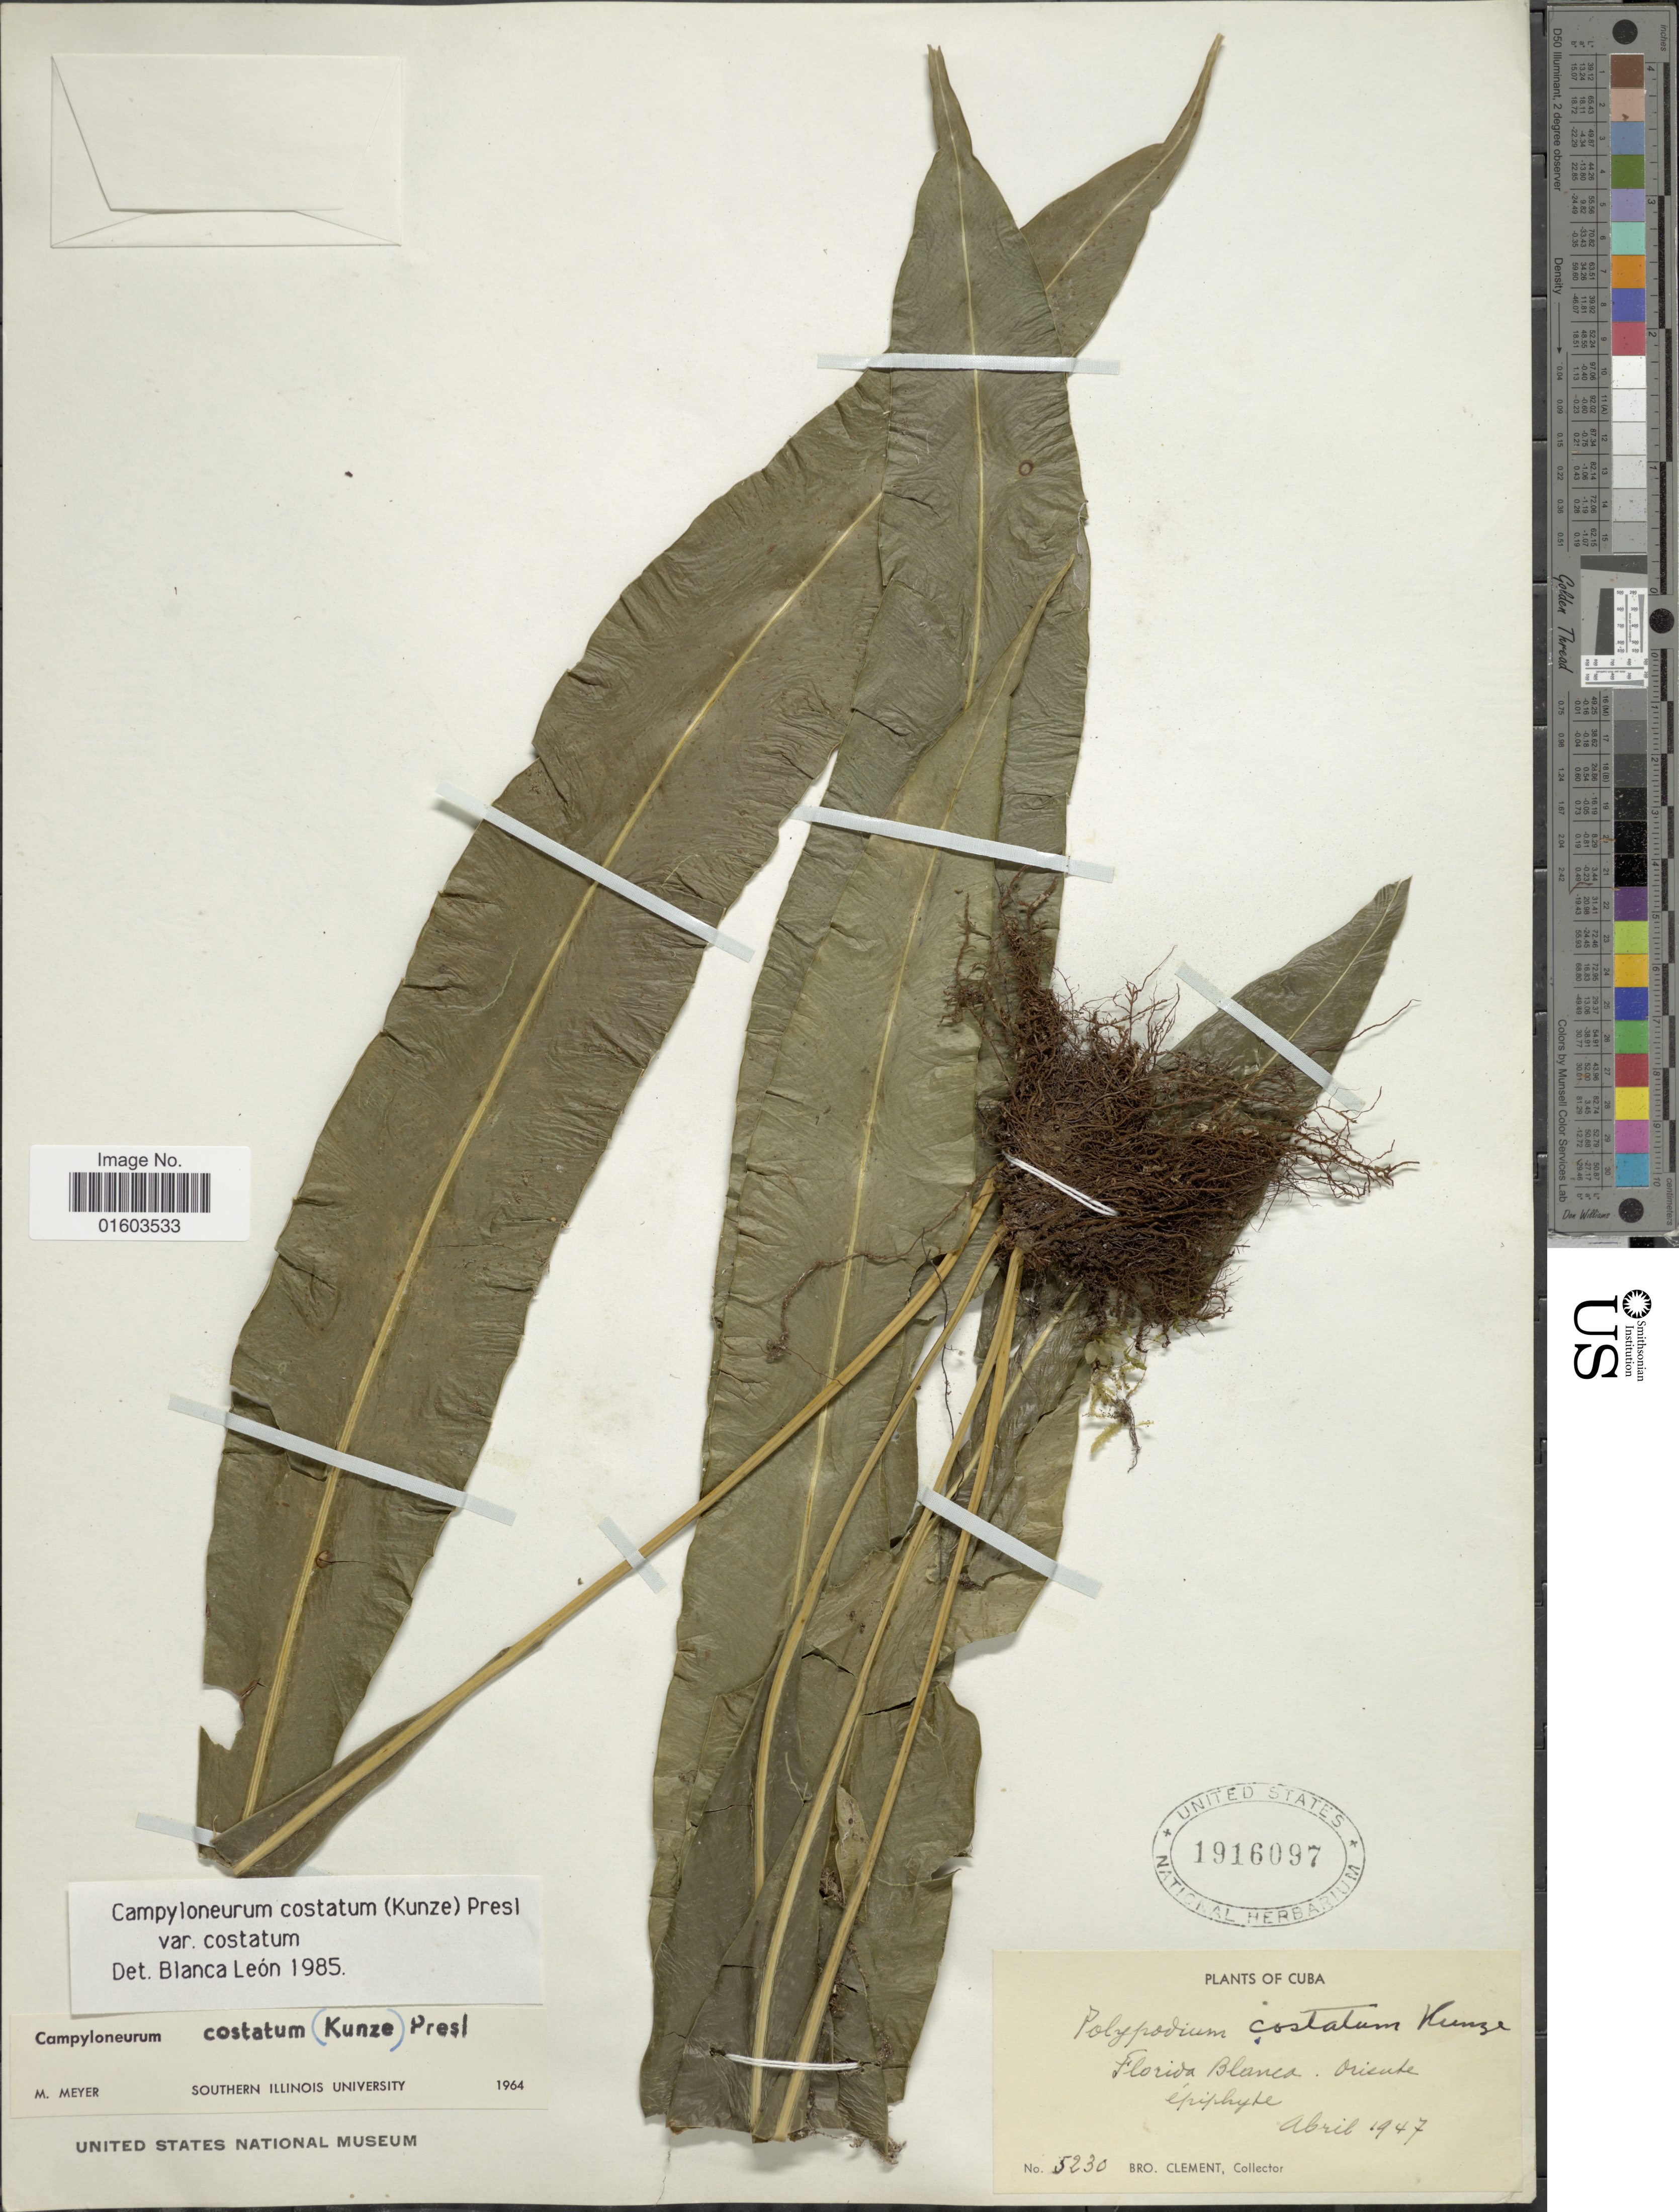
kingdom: Plantae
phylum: Tracheophyta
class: Polypodiopsida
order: Polypodiales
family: Polypodiaceae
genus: Campyloneurum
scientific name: Campyloneurum costatum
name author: (Kunze) C. Presl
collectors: B. Clement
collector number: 5230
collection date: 1947-04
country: Cuba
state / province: Oriente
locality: Florida Blanca, Oriente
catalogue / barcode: US 1916097